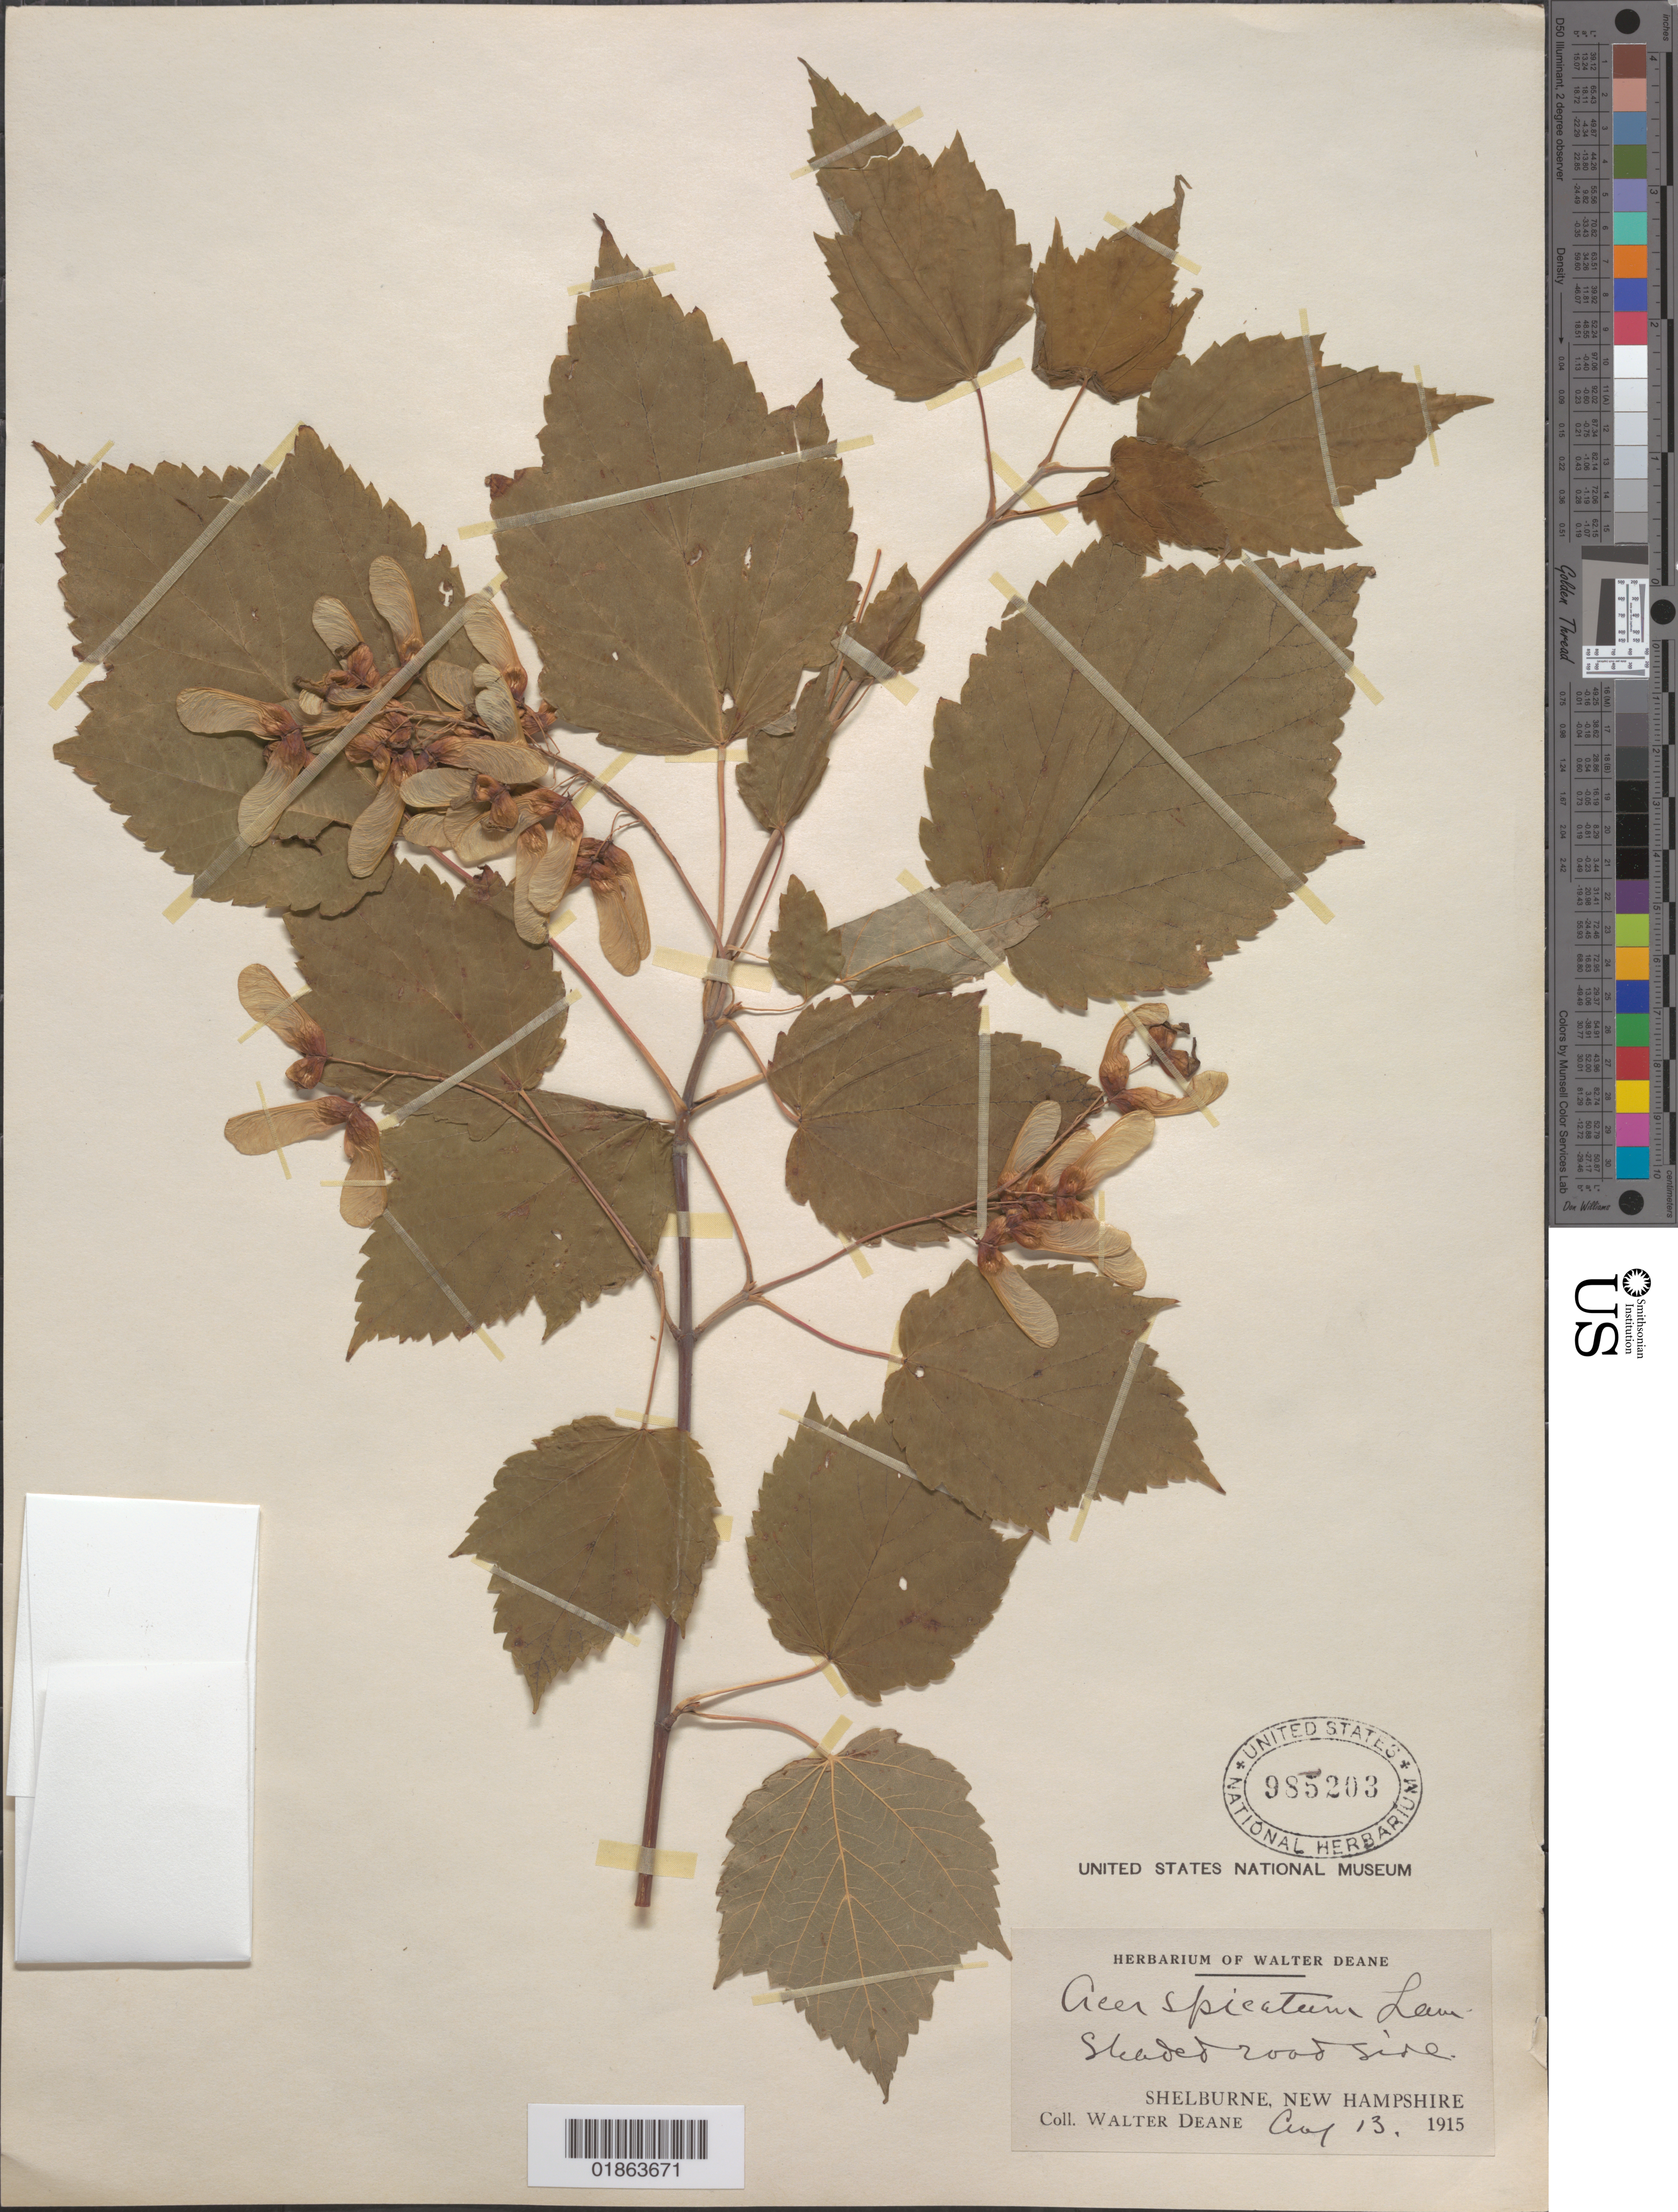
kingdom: Plantae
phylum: Tracheophyta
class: Magnoliopsida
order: Sapindales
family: Sapindaceae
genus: Acer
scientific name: Acer spicatum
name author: Lam.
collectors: W. Deane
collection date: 1915-08-13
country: United States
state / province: New Hampshire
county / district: Coos County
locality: Shelburne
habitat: Shaded roadside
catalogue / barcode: US 985203